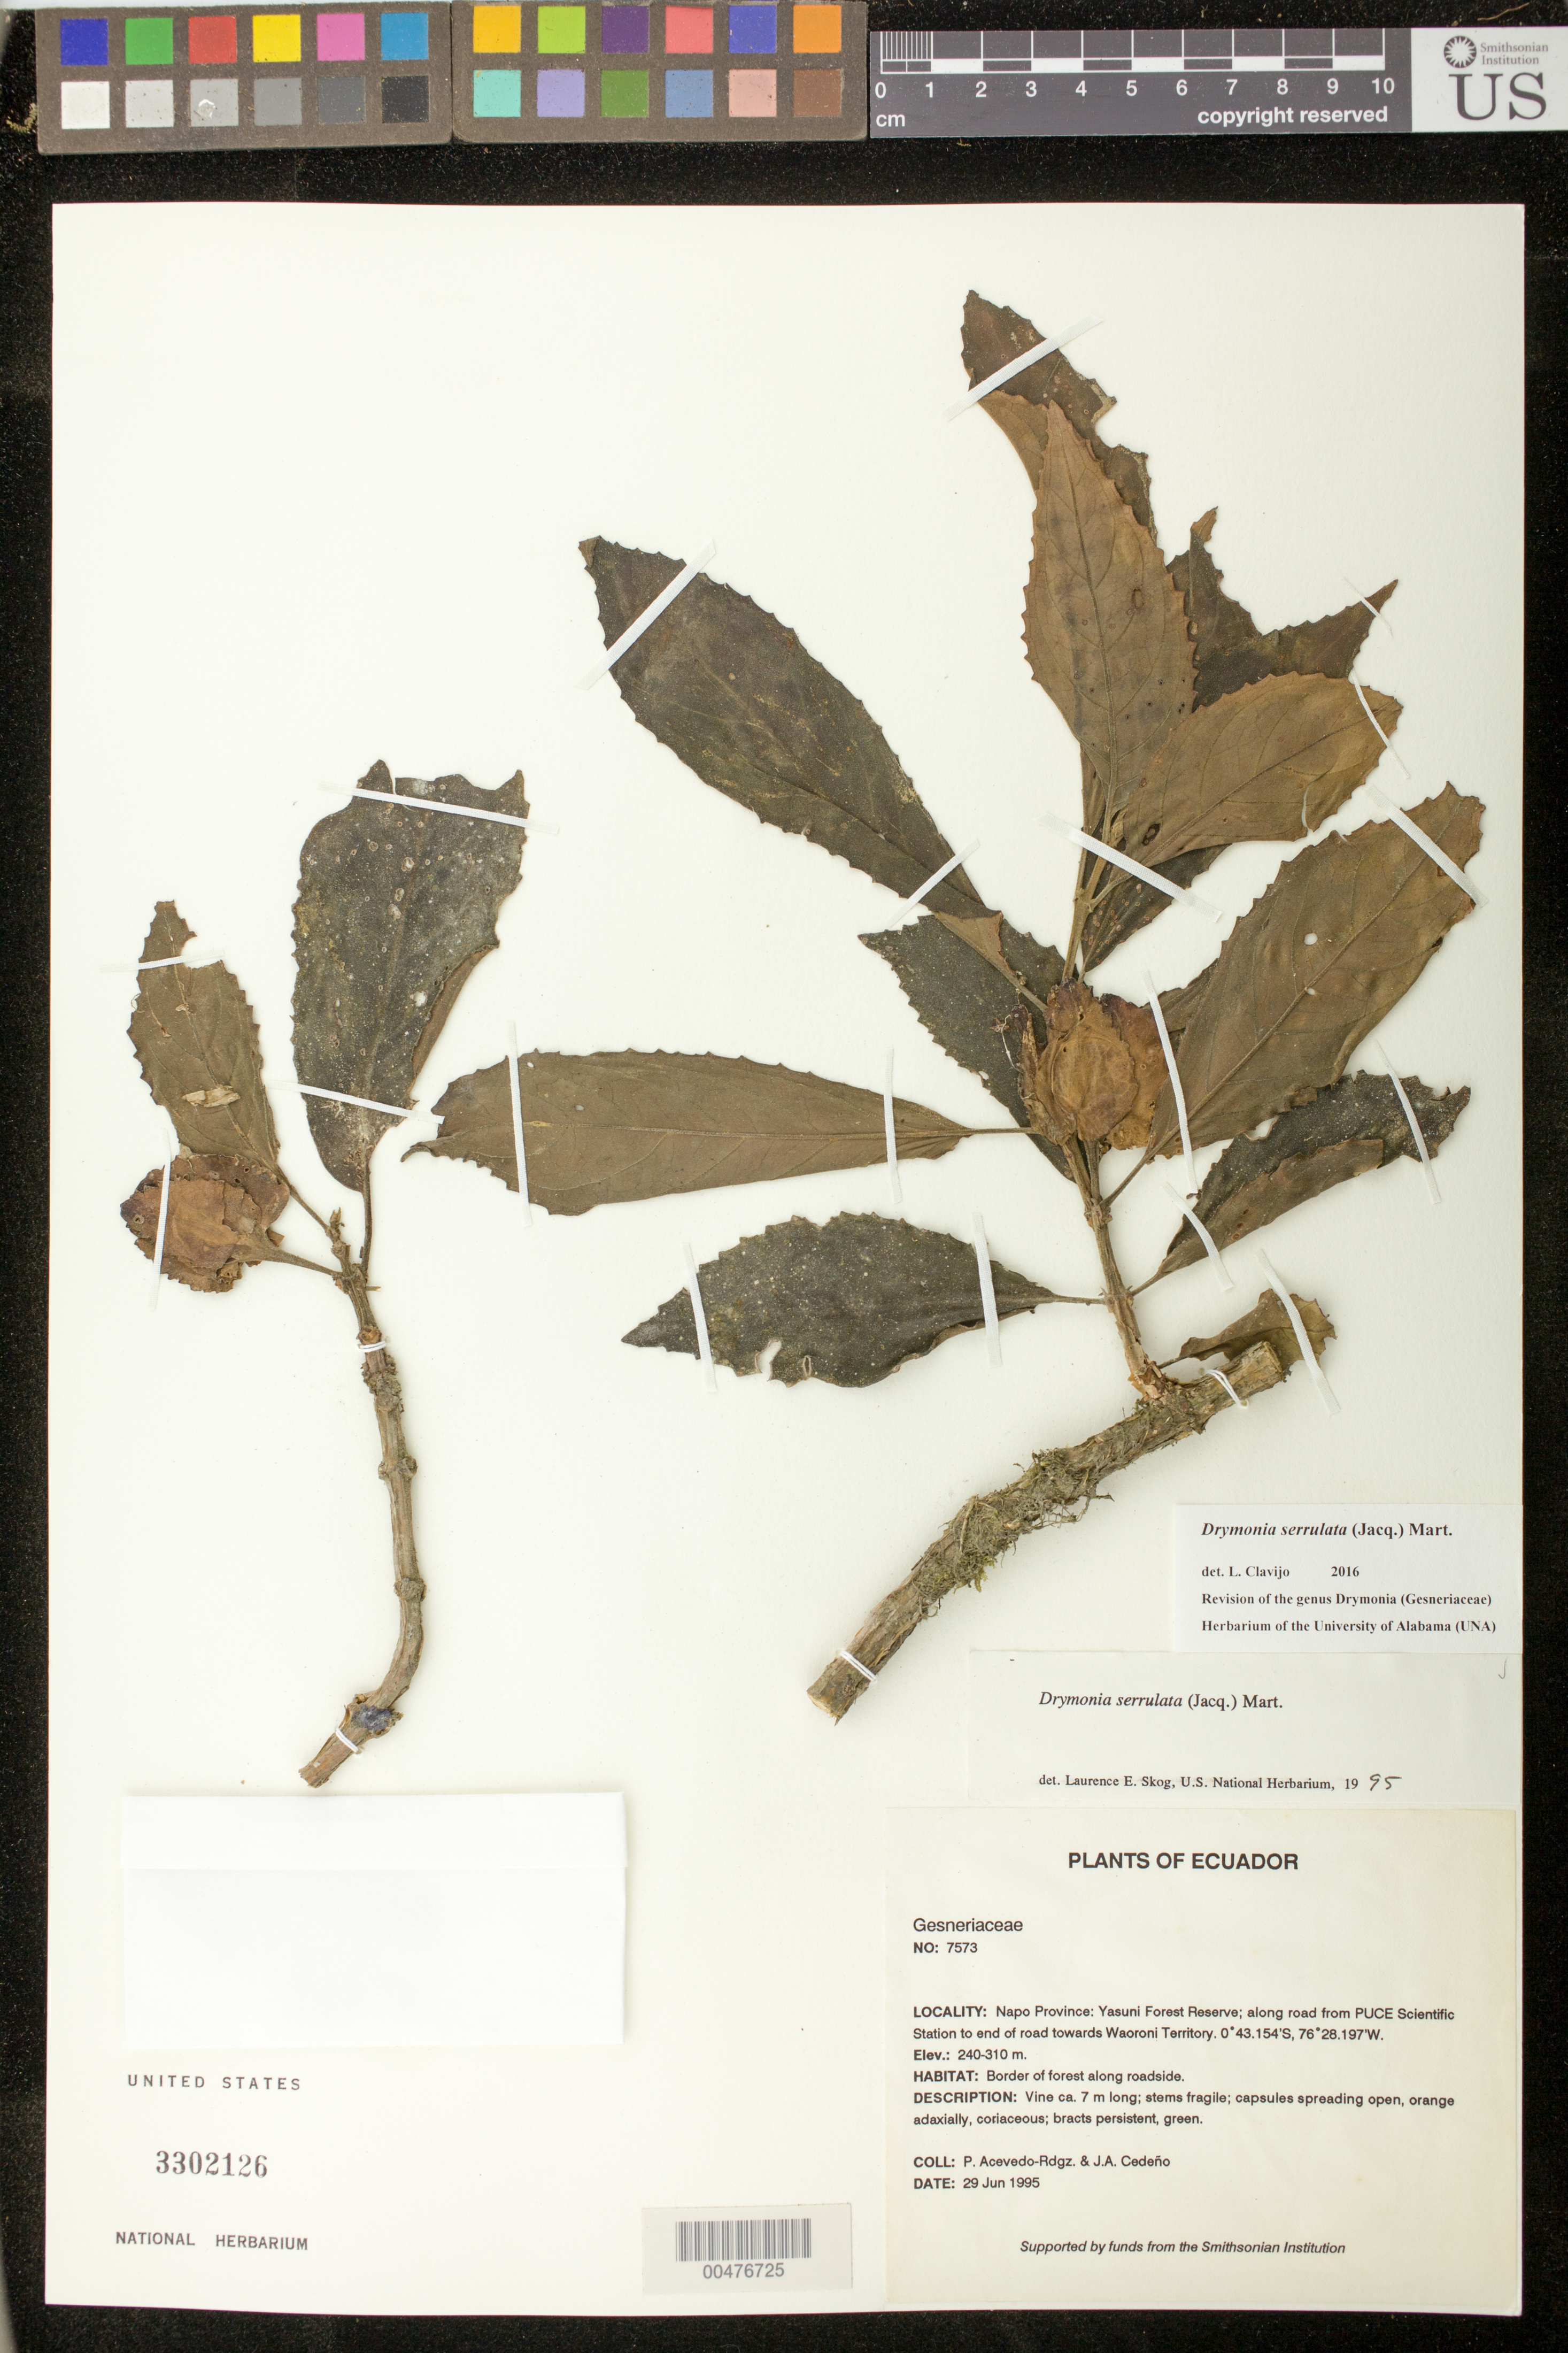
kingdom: Plantae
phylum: Tracheophyta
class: Magnoliopsida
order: Lamiales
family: Gesneriaceae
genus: Drymonia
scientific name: Drymonia serrulata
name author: (Jacq.) Mart.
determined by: Skog, Laurence E.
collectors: P. Acevedo-Rodr. & J. A. Cedeño M.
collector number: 7573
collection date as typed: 29 Jun 1995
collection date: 1995-06-29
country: Ecuador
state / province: Napo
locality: Yasuni Forest Reserve; along road from PUCE Scientific Station to end of road towards Waoroni Territory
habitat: Border of forest along roadside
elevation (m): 240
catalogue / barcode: US 3302126